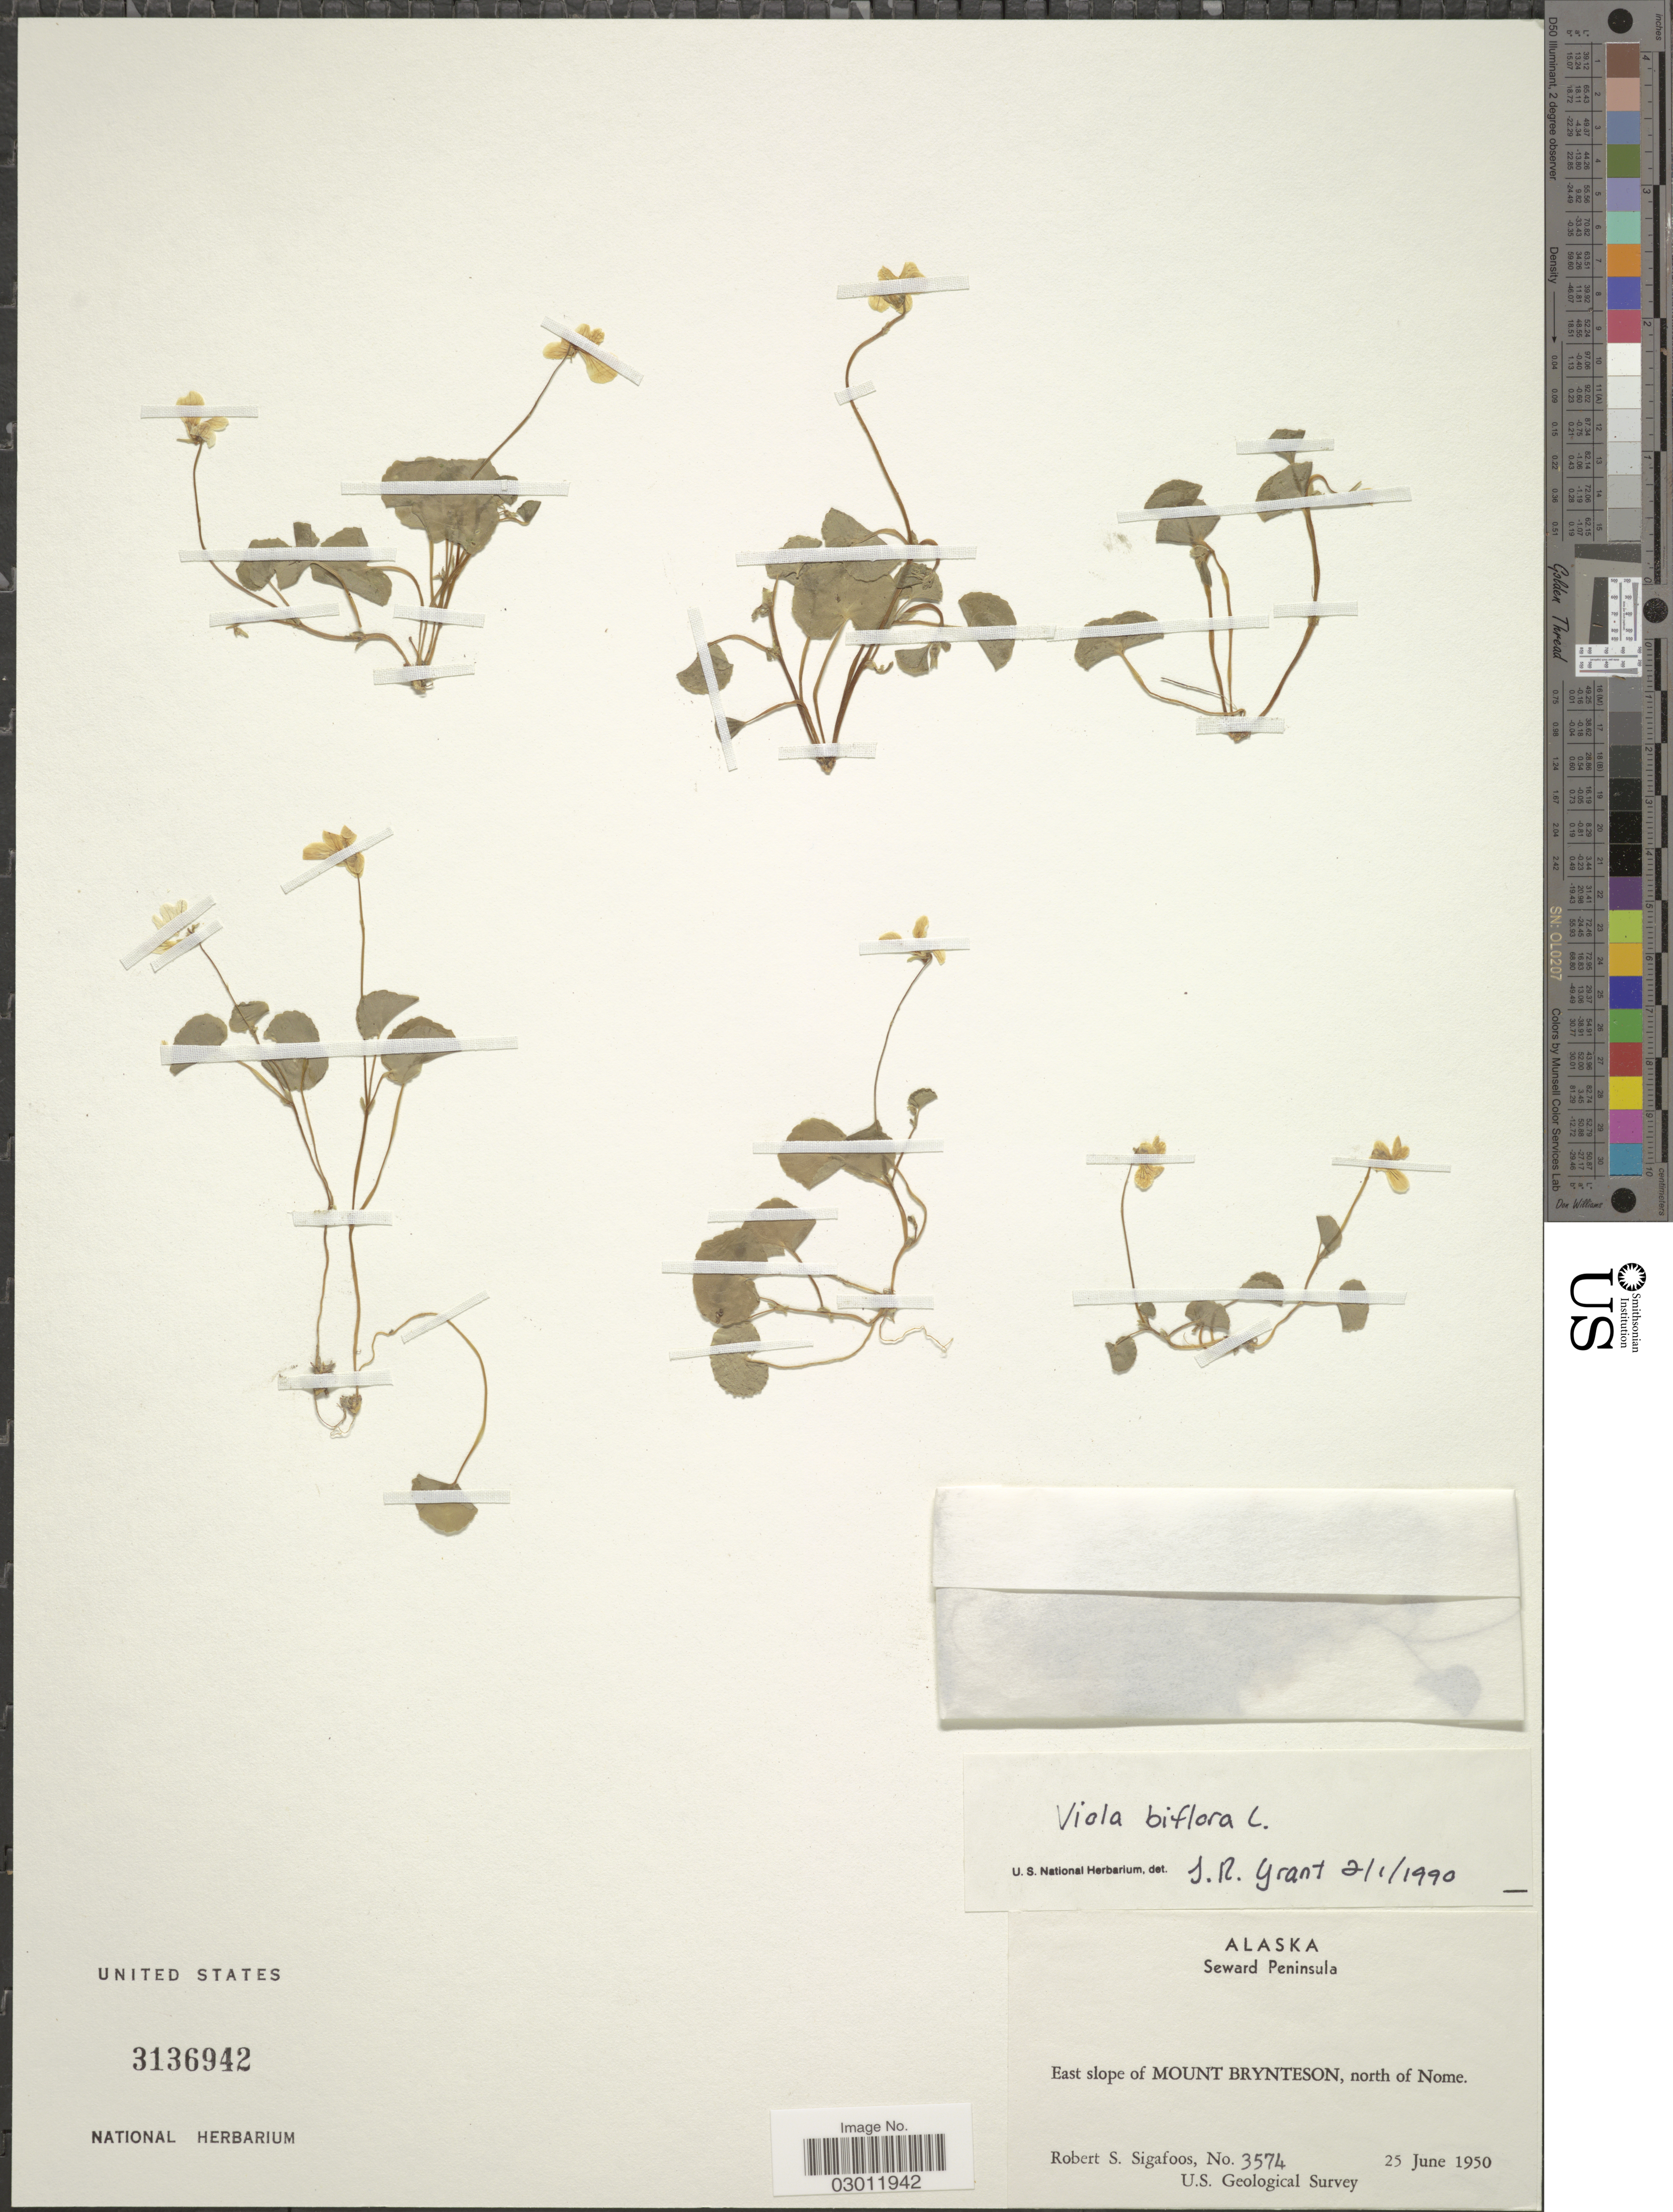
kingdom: Plantae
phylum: Tracheophyta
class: Magnoliopsida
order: Malpighiales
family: Violaceae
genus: Viola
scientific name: Viola biflora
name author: L.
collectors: R. Sigafoos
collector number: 3574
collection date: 1950-06-25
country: United States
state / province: Alaska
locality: Seward Peninsula. East slope of Mount Brynteson, north of Nome.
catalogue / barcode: US 3136942